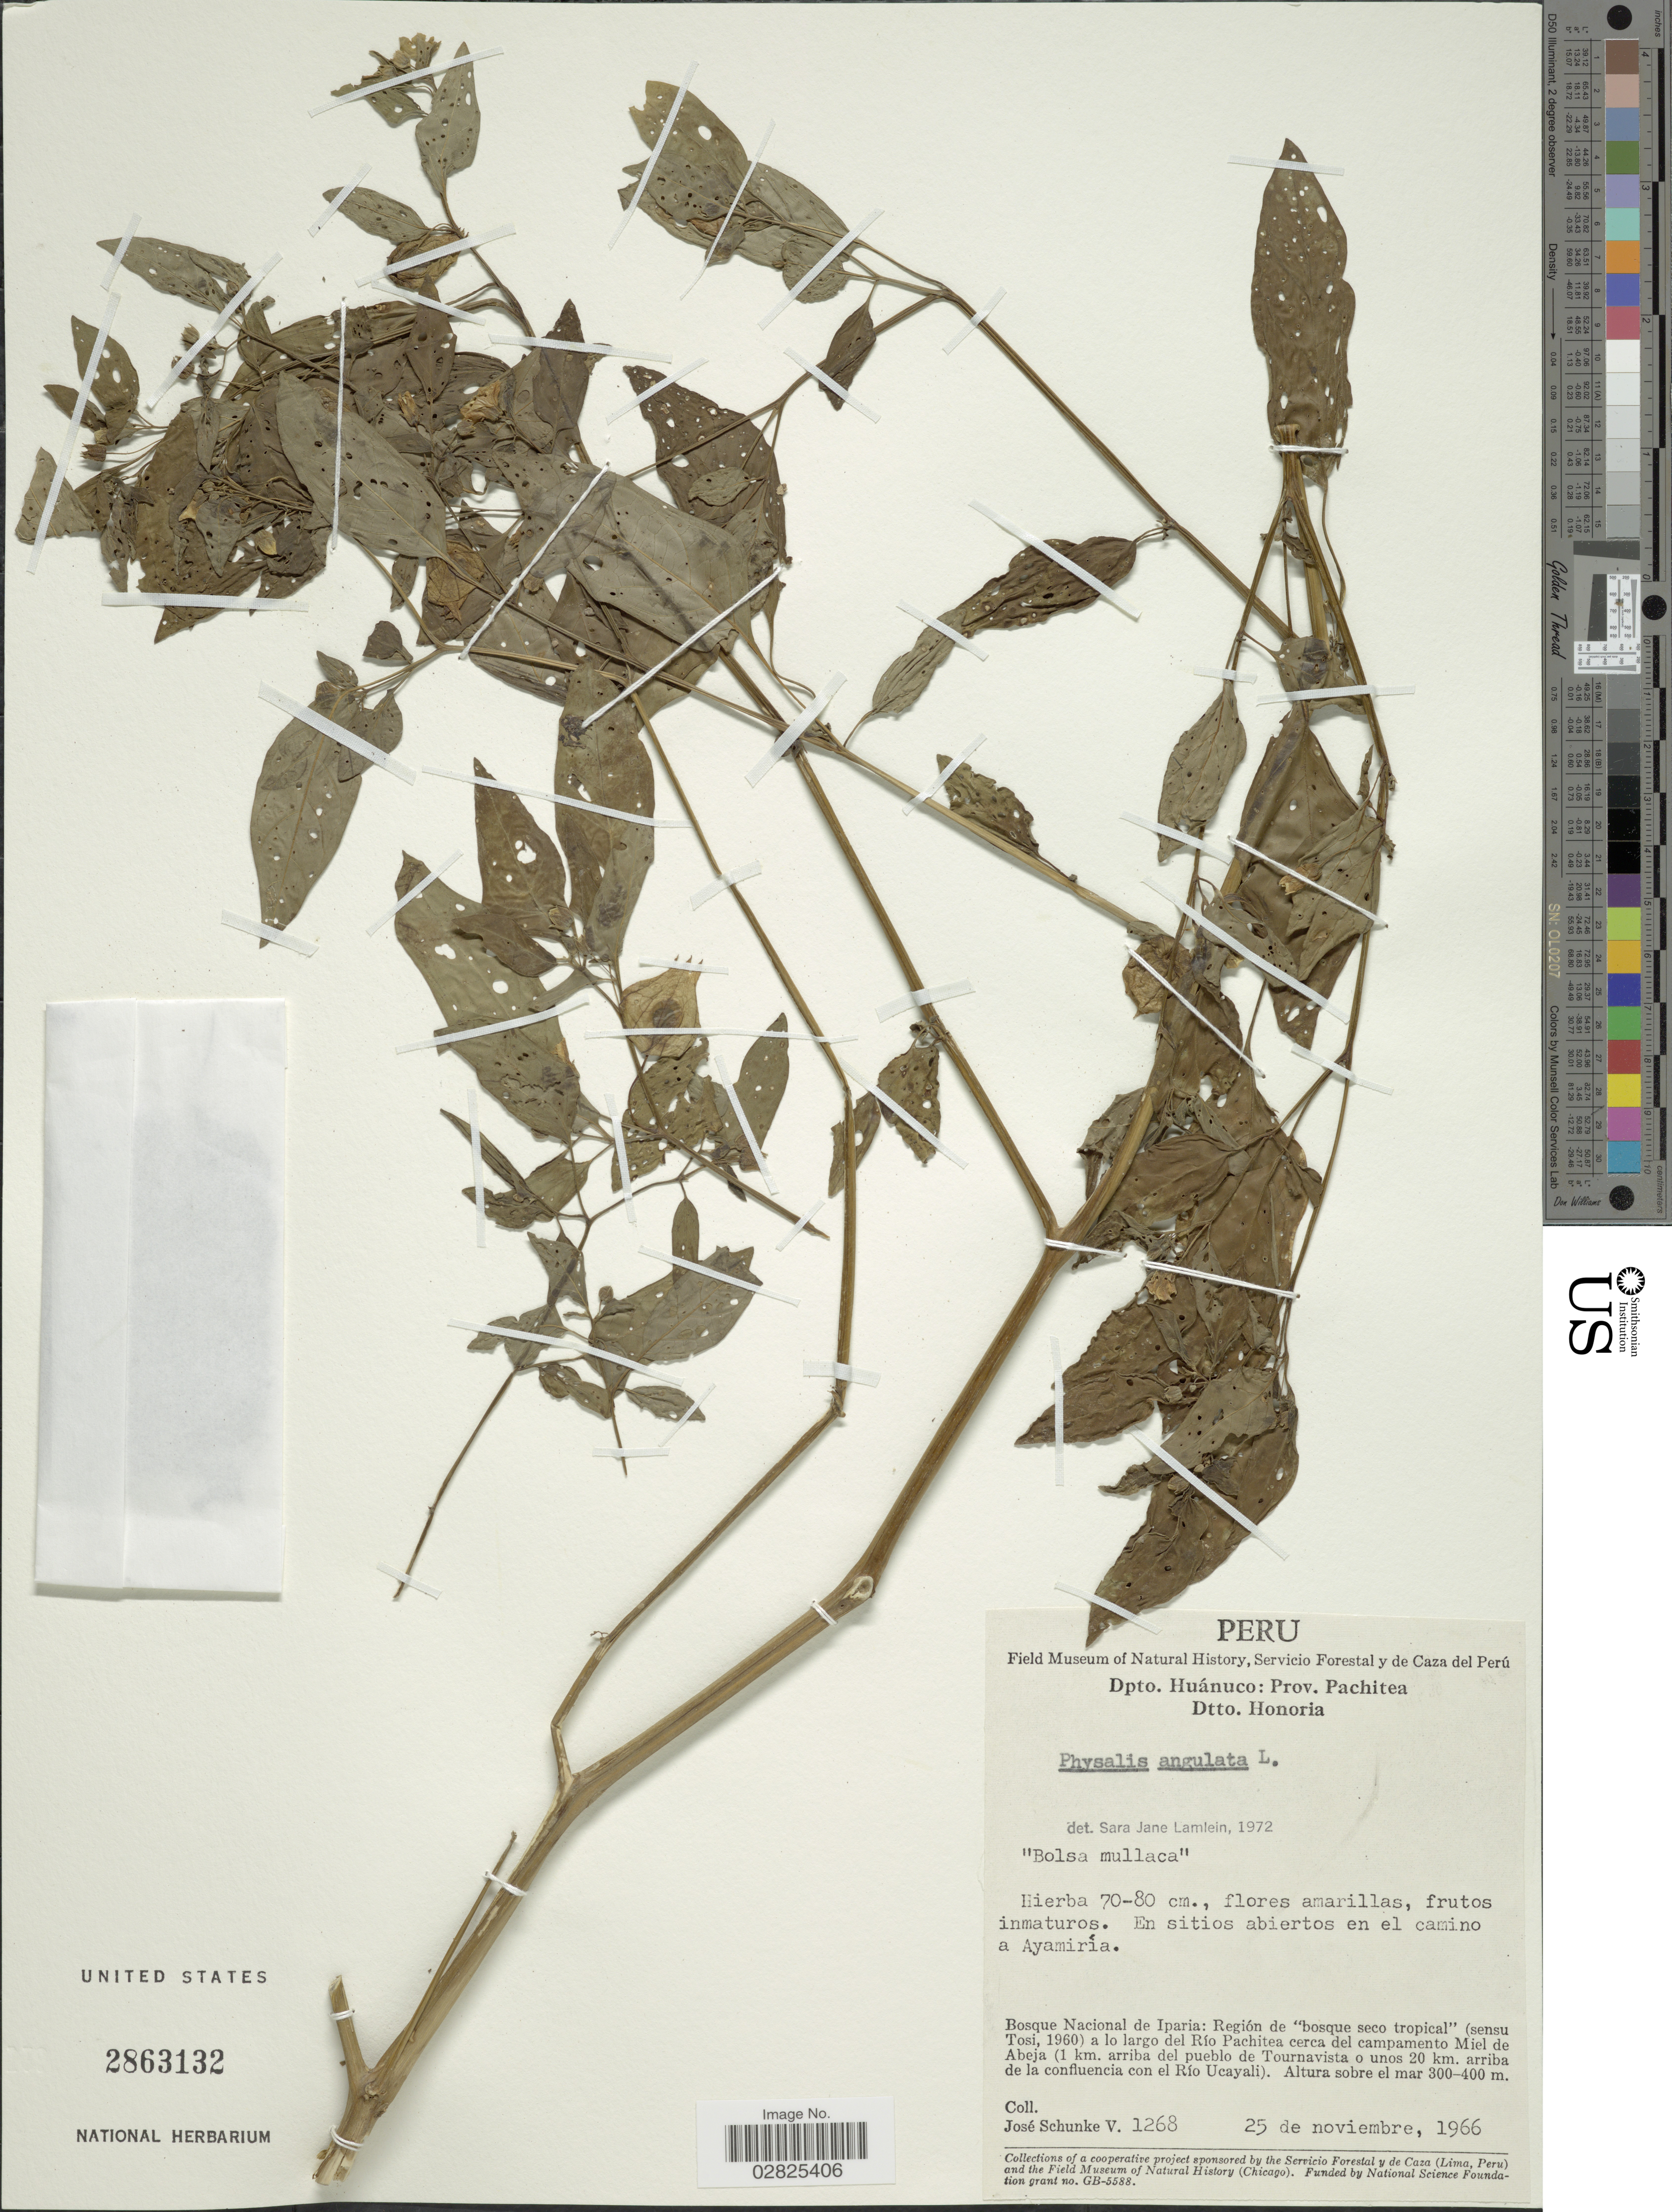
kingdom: Plantae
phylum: Tracheophyta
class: Magnoliopsida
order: Solanales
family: Solanaceae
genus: Physalis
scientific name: Physalis angulata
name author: L.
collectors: J. Schunke Vigo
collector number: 1268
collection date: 1966-11-25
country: Peru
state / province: Huánuco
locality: Dpto. Huánuco: Prov. Pachitea, Dtto. Honoria, Bosque Nacional de Iparia: Región de "bosque seco tropical" (sensu Tosi, 1960) a lo largo del Río Pachitea cerca del campamento Miel de Abeja (1 km. arriba del pueblo de Tournavista o unos 20 km. arriba de la confluencia con el Río Ucayali).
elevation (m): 300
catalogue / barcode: US 2863132